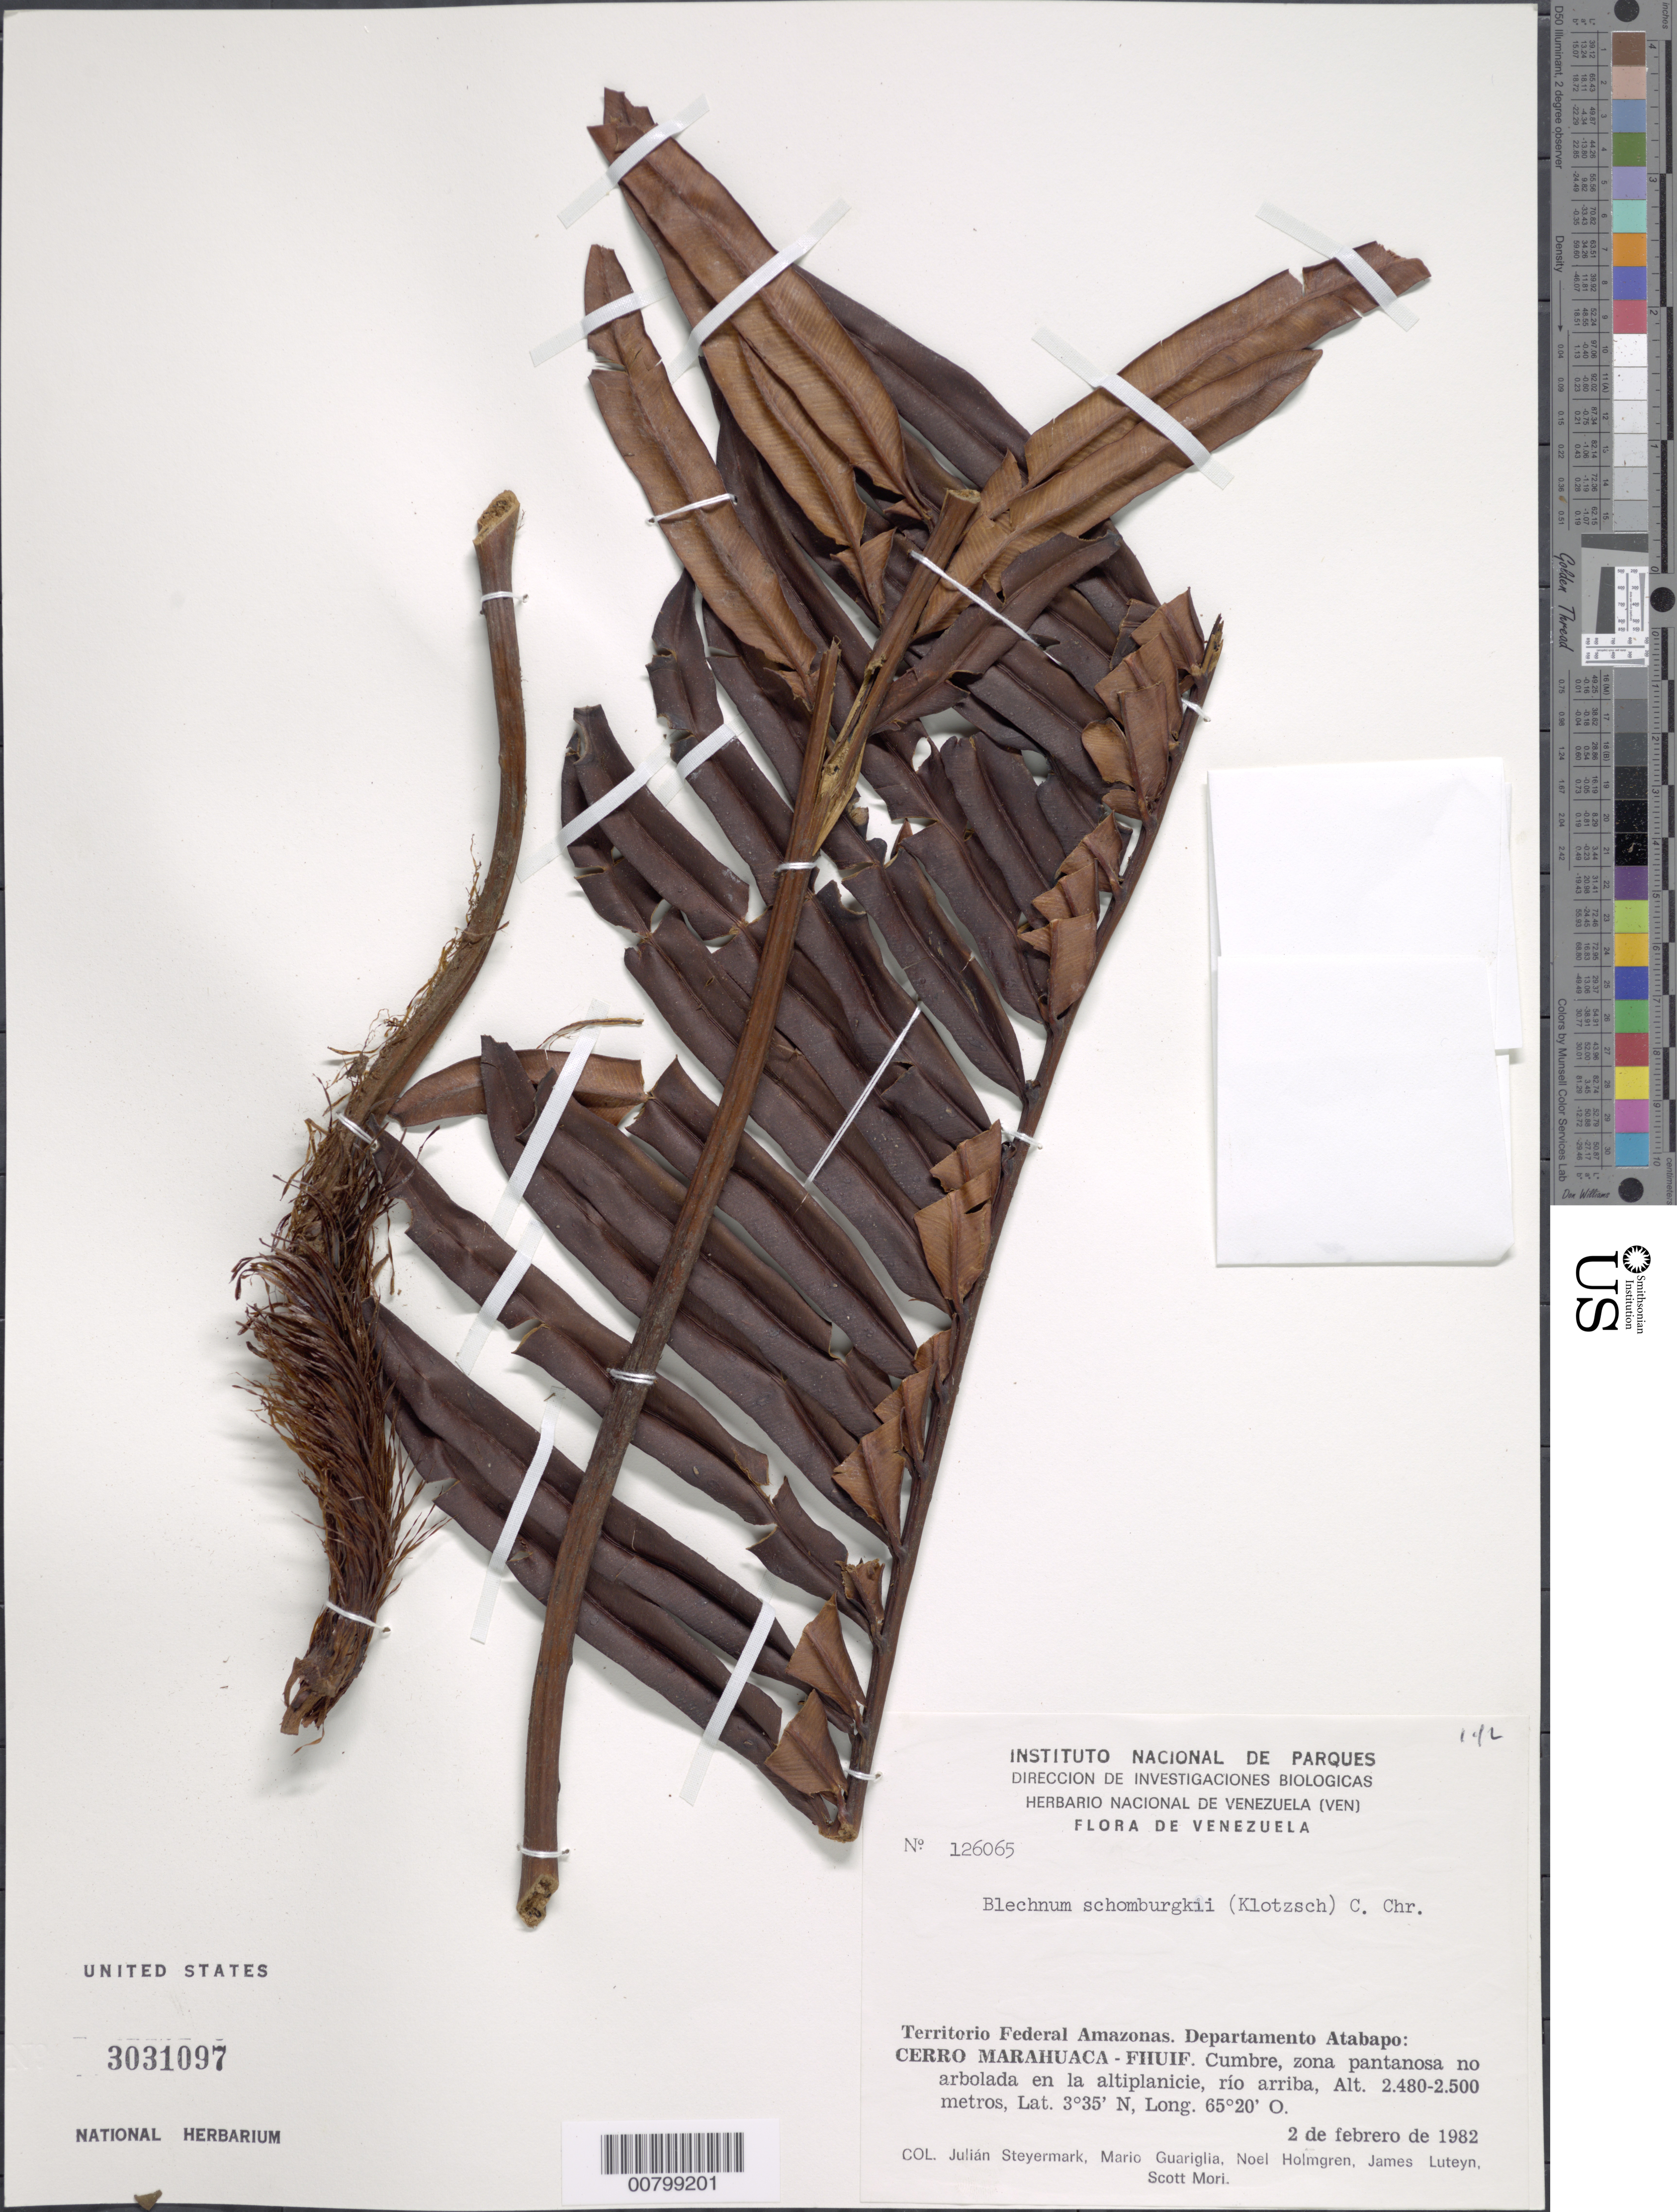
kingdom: Plantae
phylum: Tracheophyta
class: Polypodiopsida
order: Polypodiales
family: Blechnaceae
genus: Blechnum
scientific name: Blechnum schomburgkii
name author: (Klotzsch) C. Chr.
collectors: J. Steyermark, M. Guariglia P., N. H. Holmgren, J. L. Luteyn & S. Mori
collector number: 126065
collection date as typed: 2-Feb-82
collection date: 1982-02-02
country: Venezuela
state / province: Amazonas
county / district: Atabapo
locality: Cerro Marahuaca - FHUIF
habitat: Zona pantanosa no arbolada en la altiplanicie, río arriba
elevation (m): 2480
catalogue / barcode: US 3031097